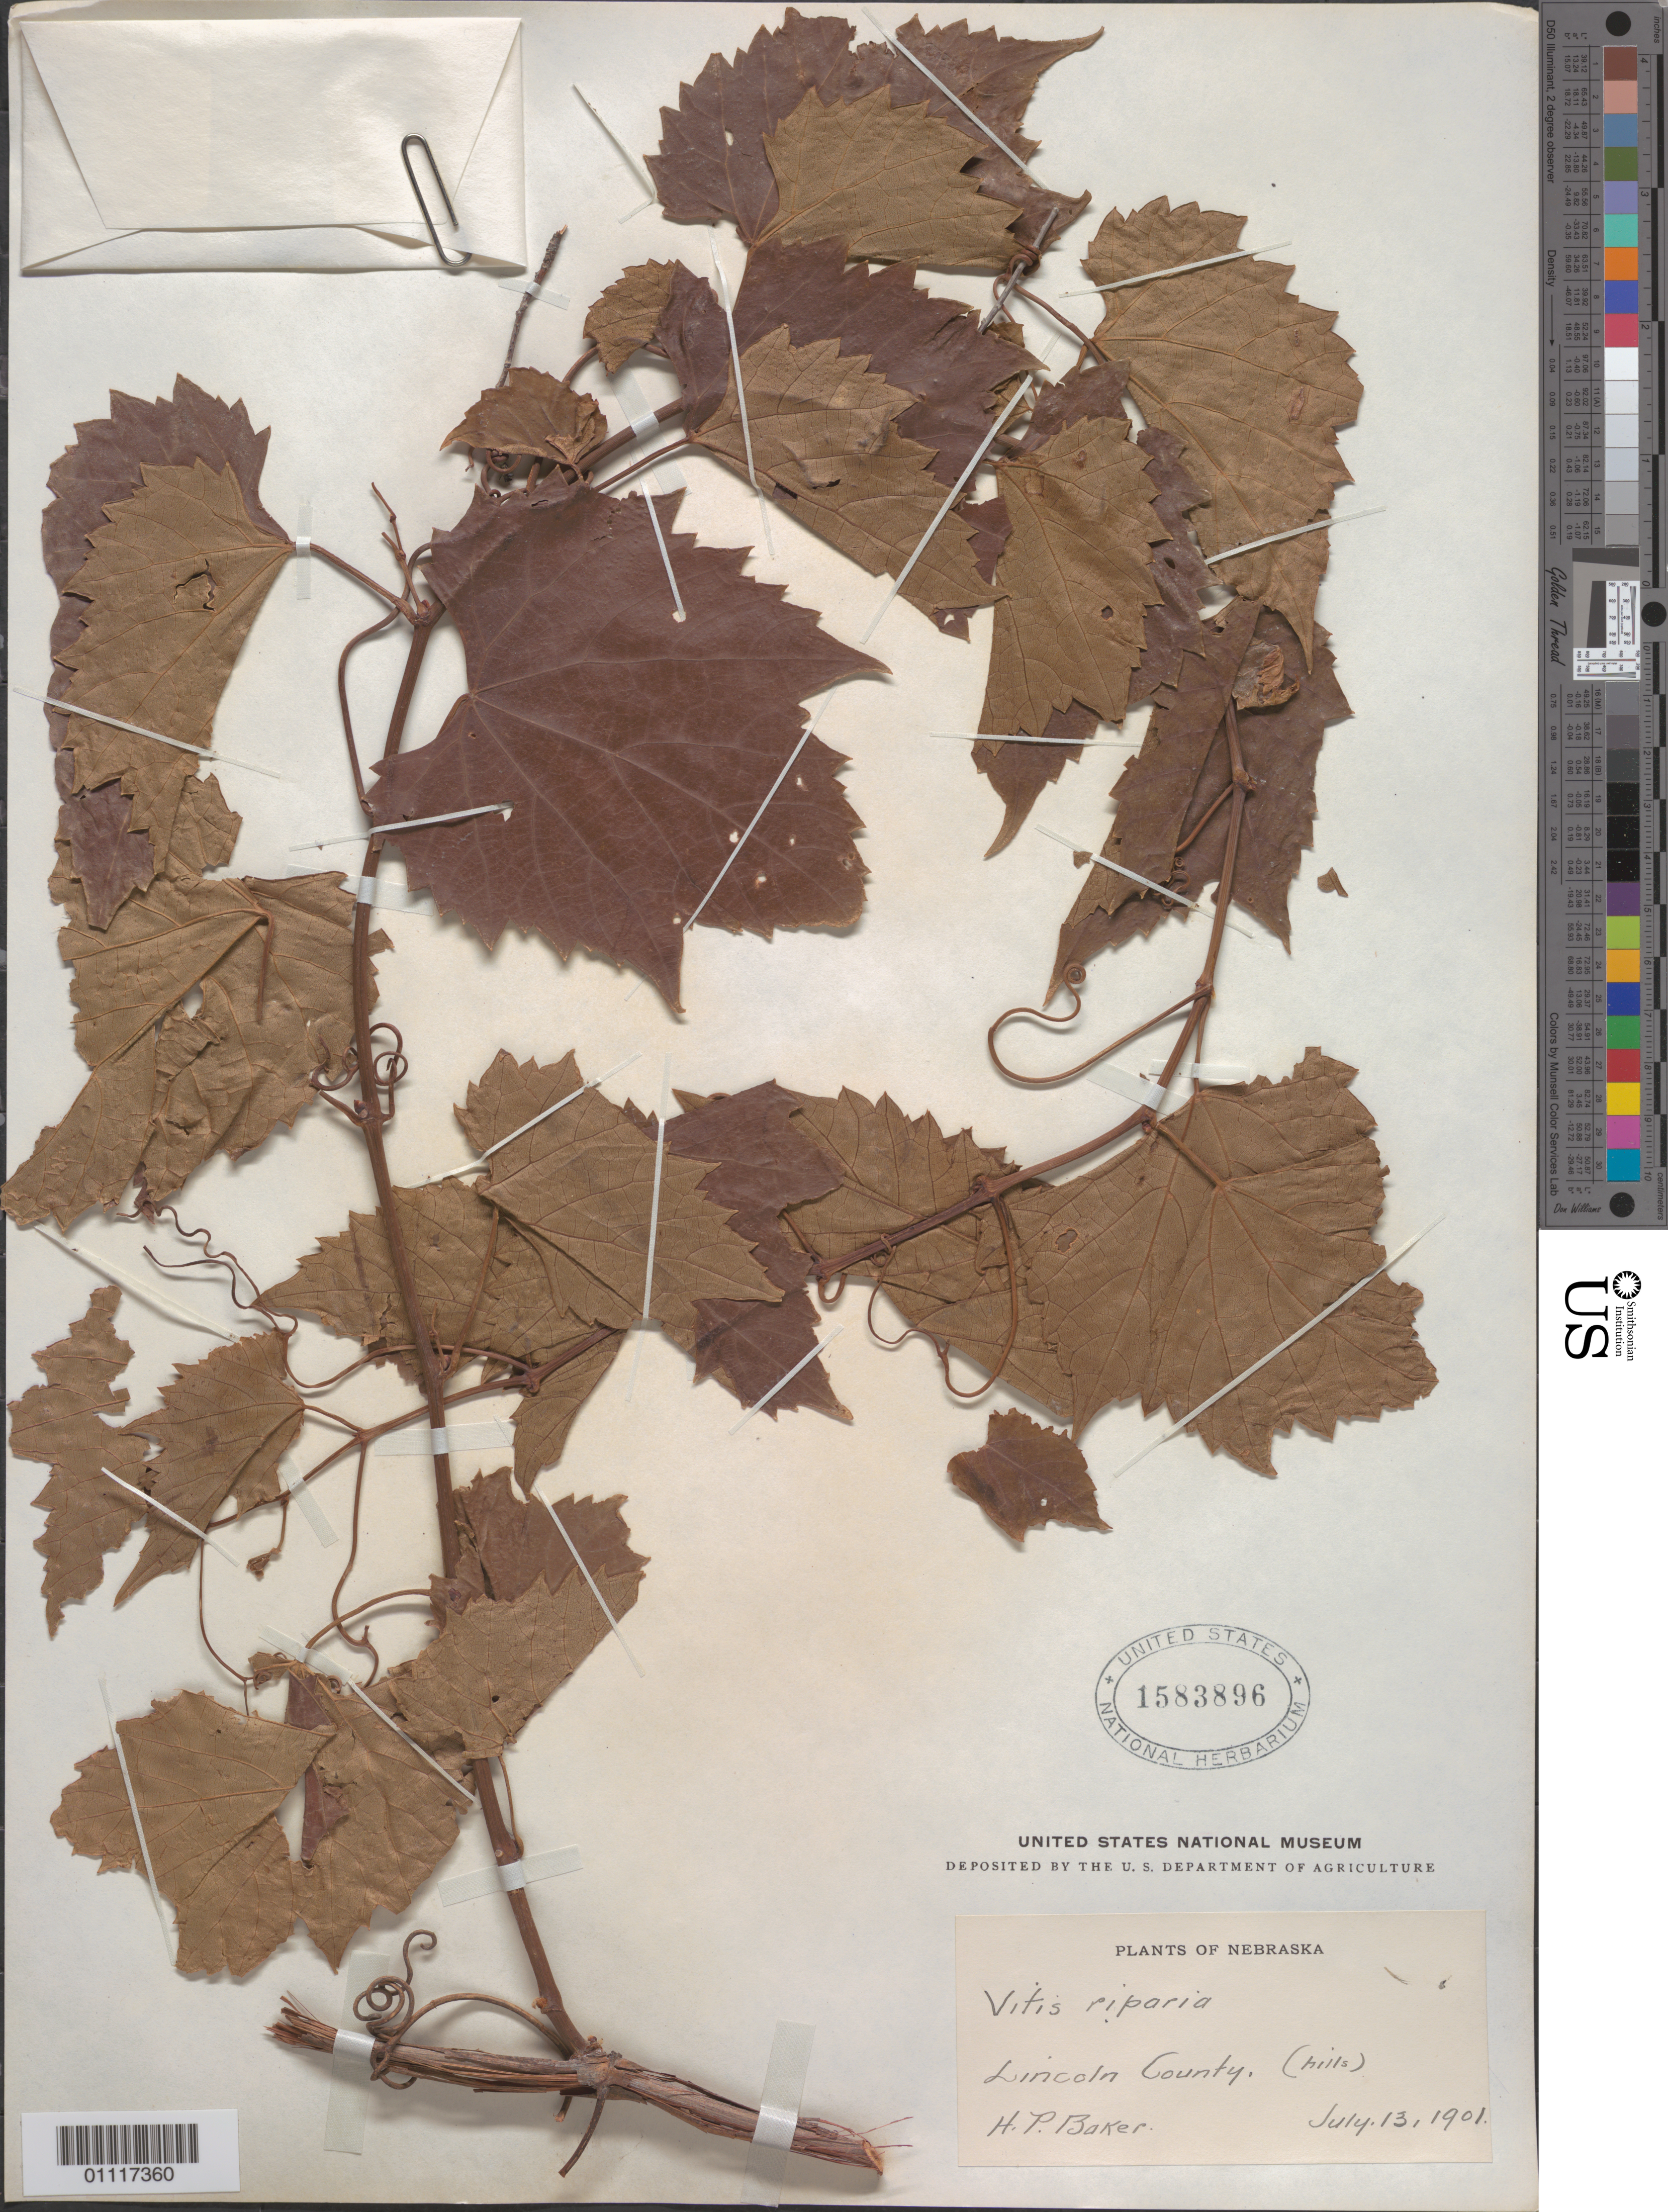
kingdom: Plantae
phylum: Tracheophyta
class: Magnoliopsida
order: Vitales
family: Vitaceae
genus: Vitis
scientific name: Vitis riparia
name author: Michx.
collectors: H. P. Baker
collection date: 1901-07-13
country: United States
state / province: Nebraska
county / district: Lincoln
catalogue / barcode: US 1583896